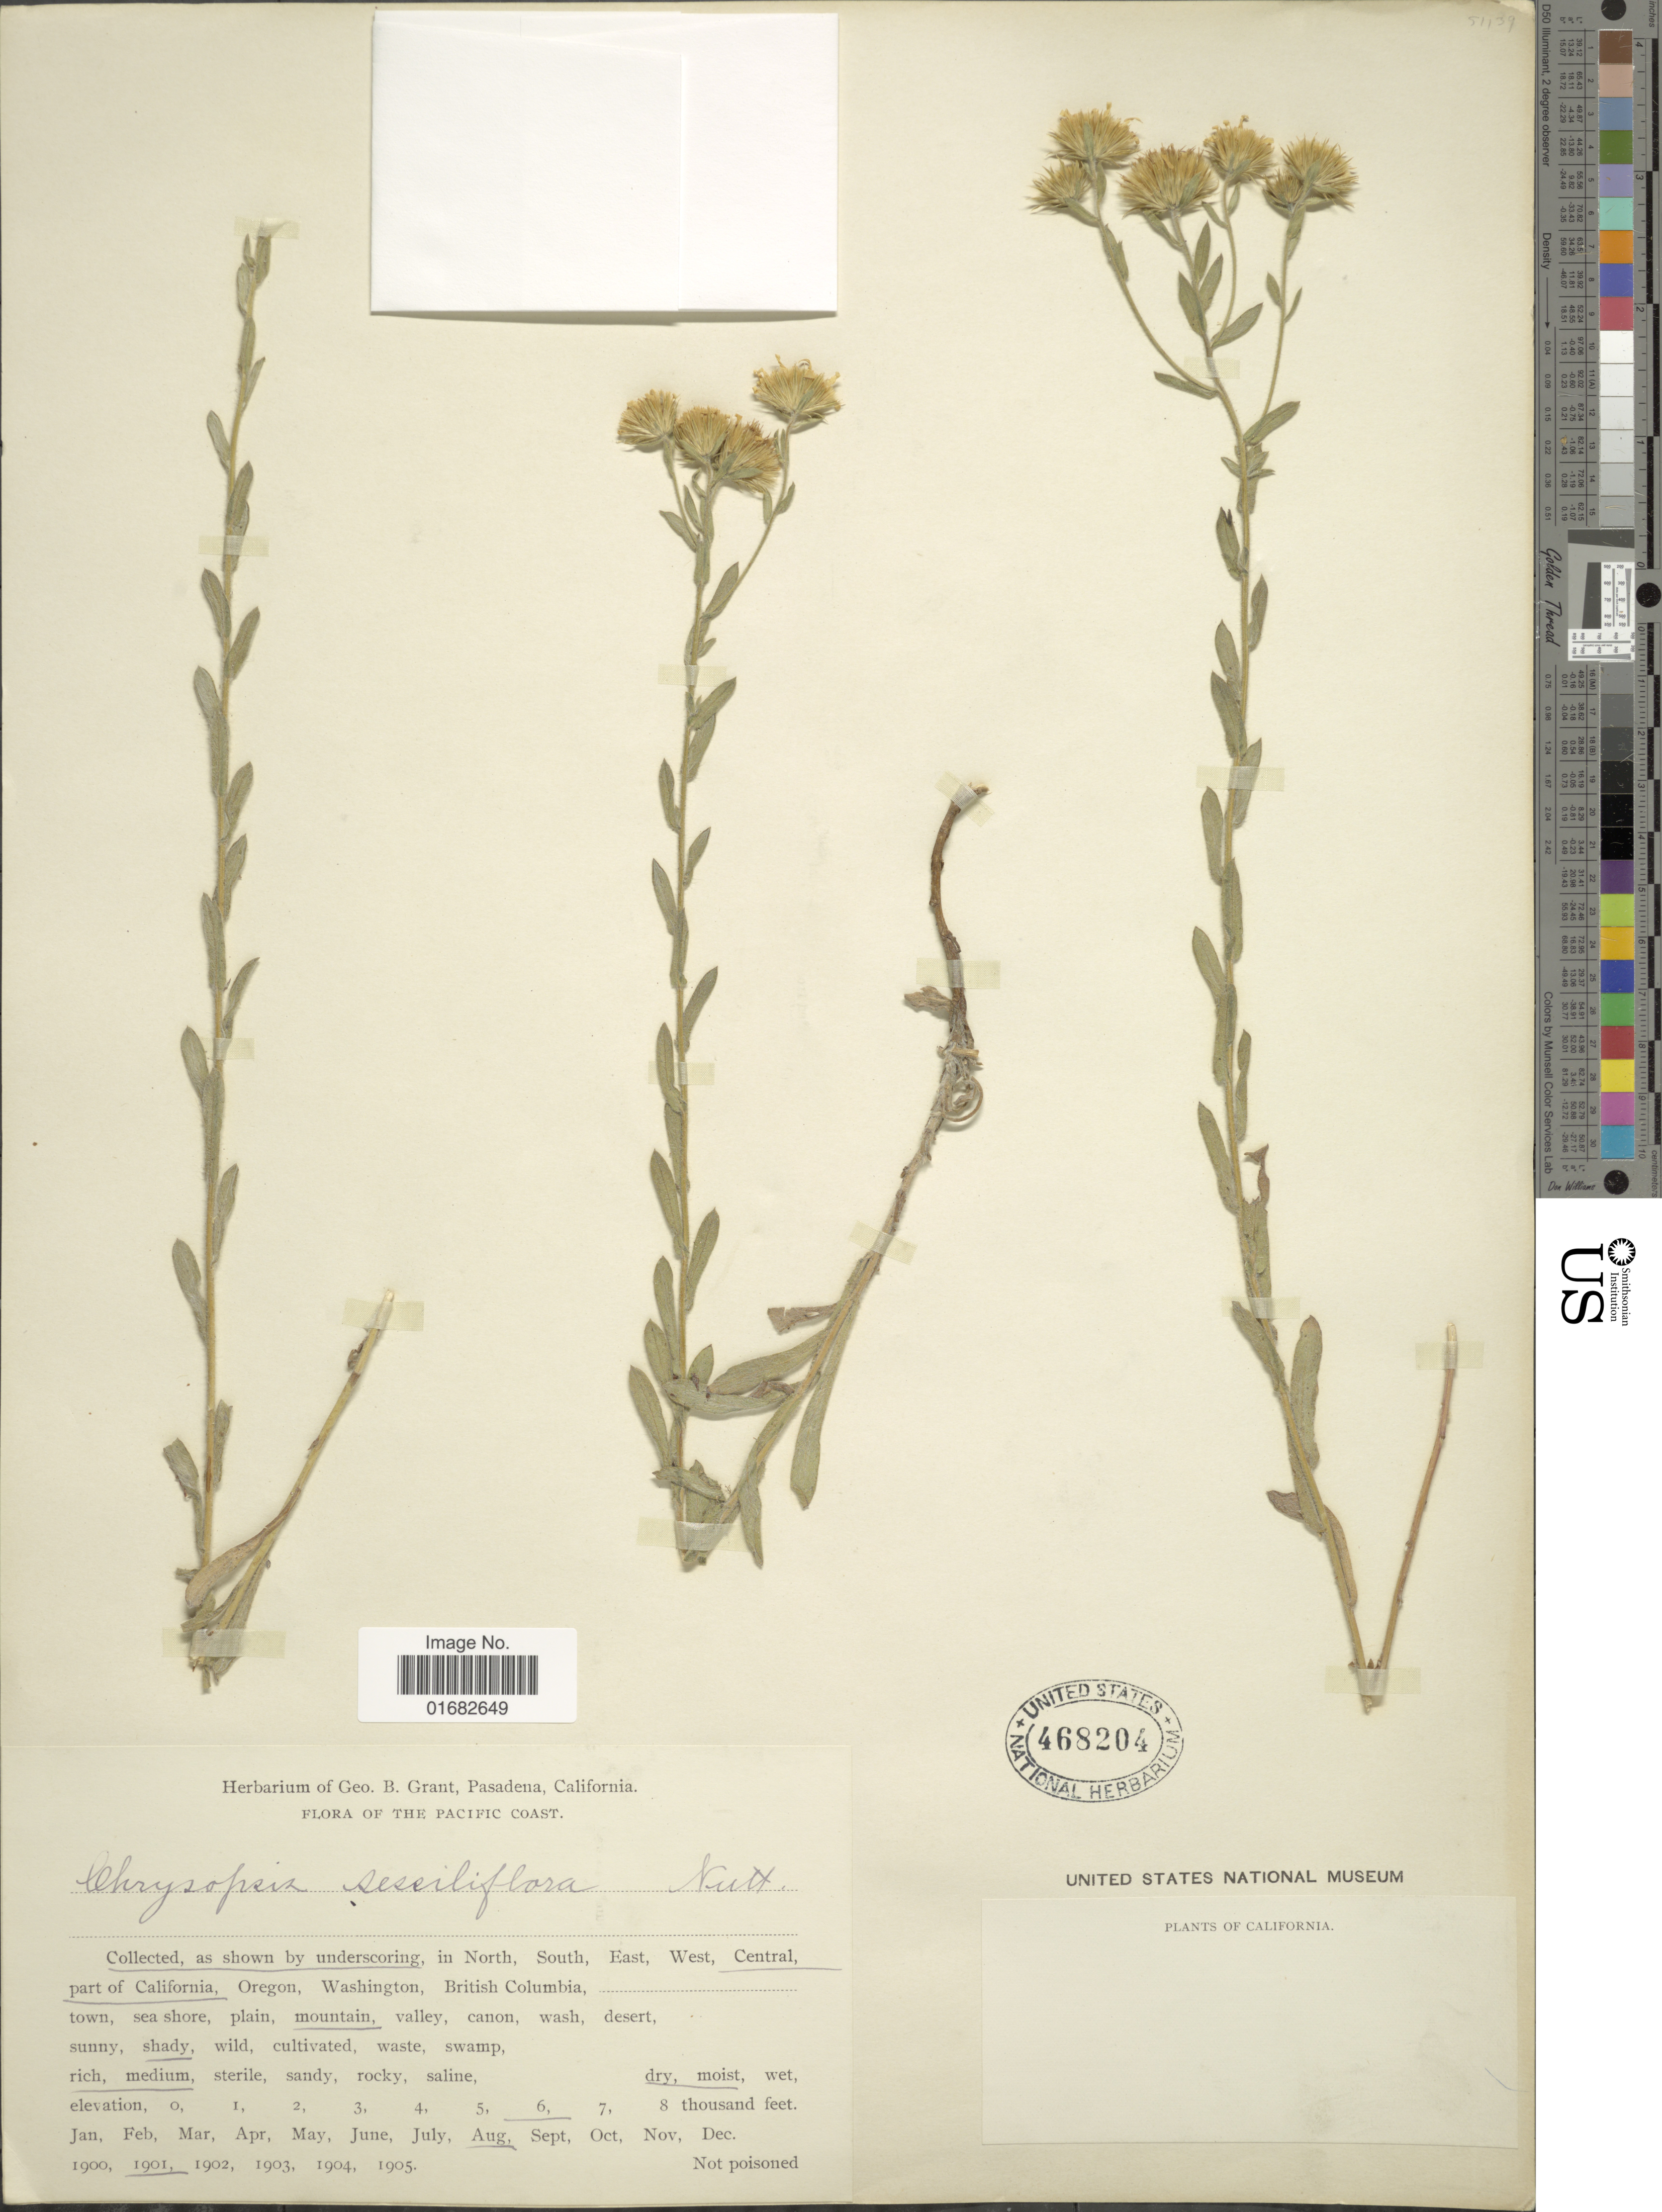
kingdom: Plantae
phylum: Tracheophyta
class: Magnoliopsida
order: Asterales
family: Asteraceae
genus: Heterotheca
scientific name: Heterotheca sessiliflora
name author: (Nutt.) Shinners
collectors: ex herb. G. B. Grant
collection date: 1901-08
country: United States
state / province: California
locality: Central part of California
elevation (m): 1829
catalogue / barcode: US 468204